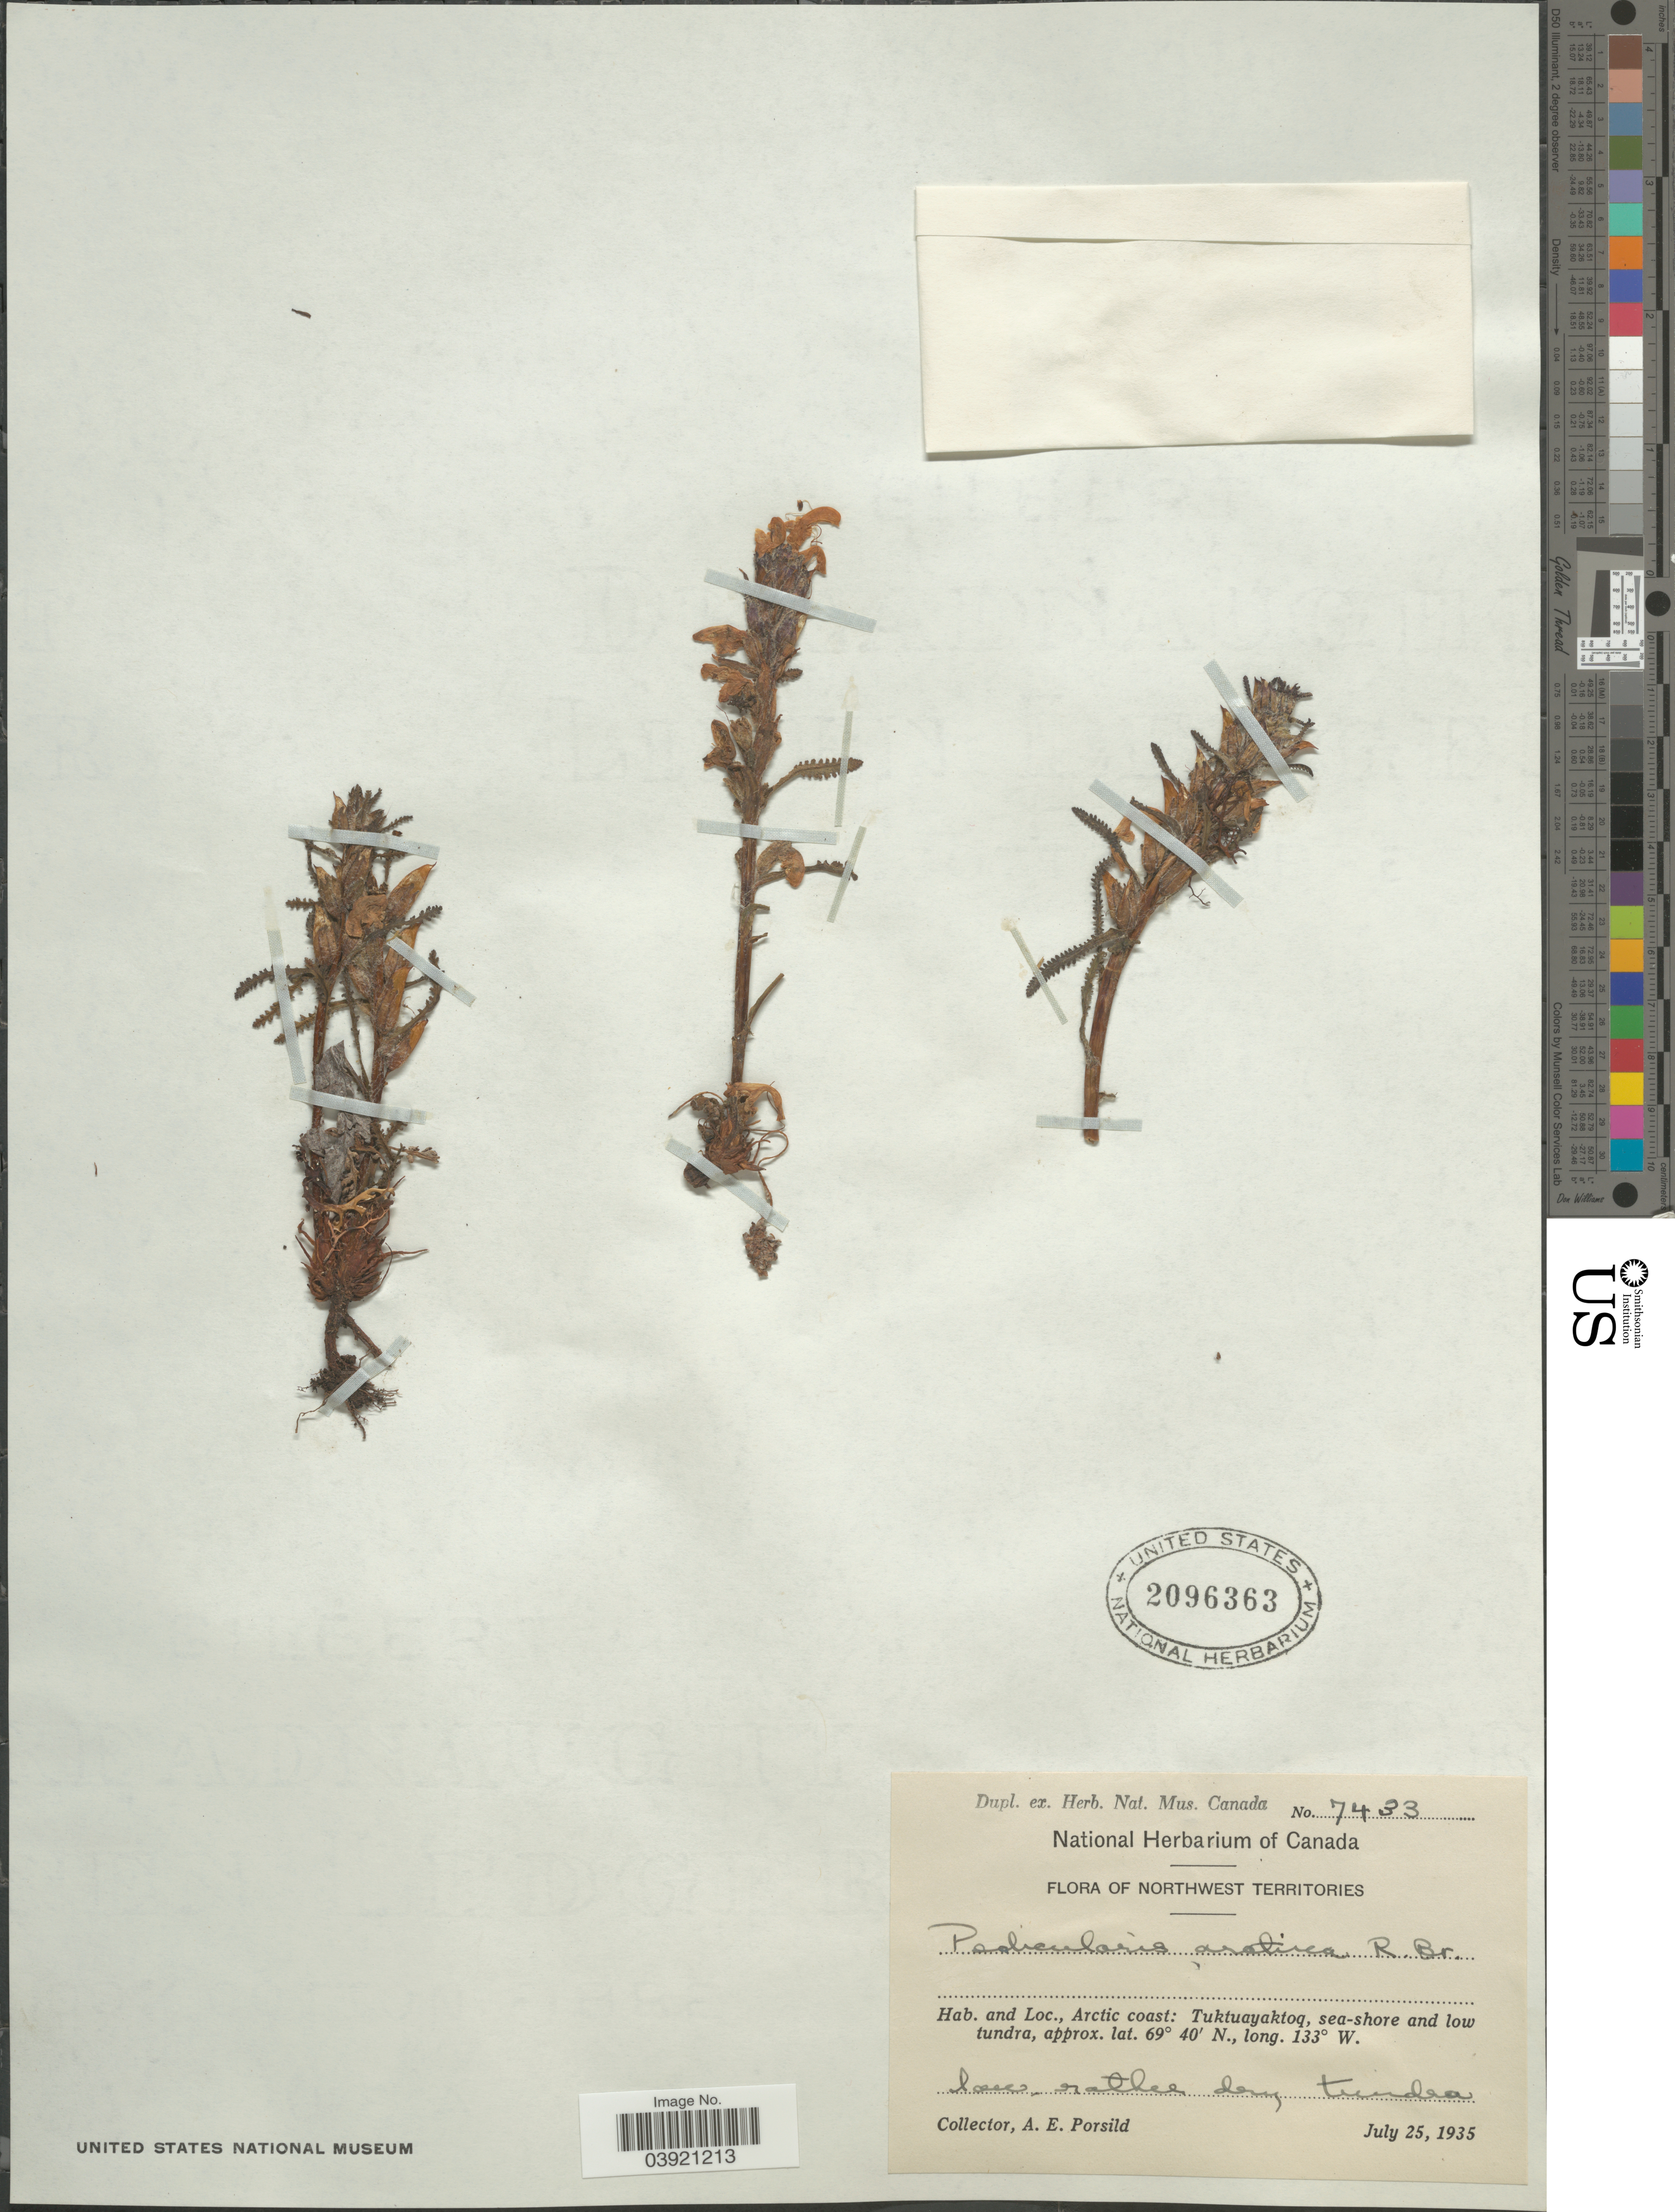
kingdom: Plantae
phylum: Tracheophyta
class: Magnoliopsida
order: Lamiales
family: Orobanchaceae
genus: Pedicularis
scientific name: Pedicularis arctica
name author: R. Br.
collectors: A. E. Porsild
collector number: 7433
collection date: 1935-07-25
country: Canada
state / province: Northwest Territories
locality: Arctic coast: Tuktuayaktoq, sea-shore and low tundra.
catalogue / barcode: US 2096363